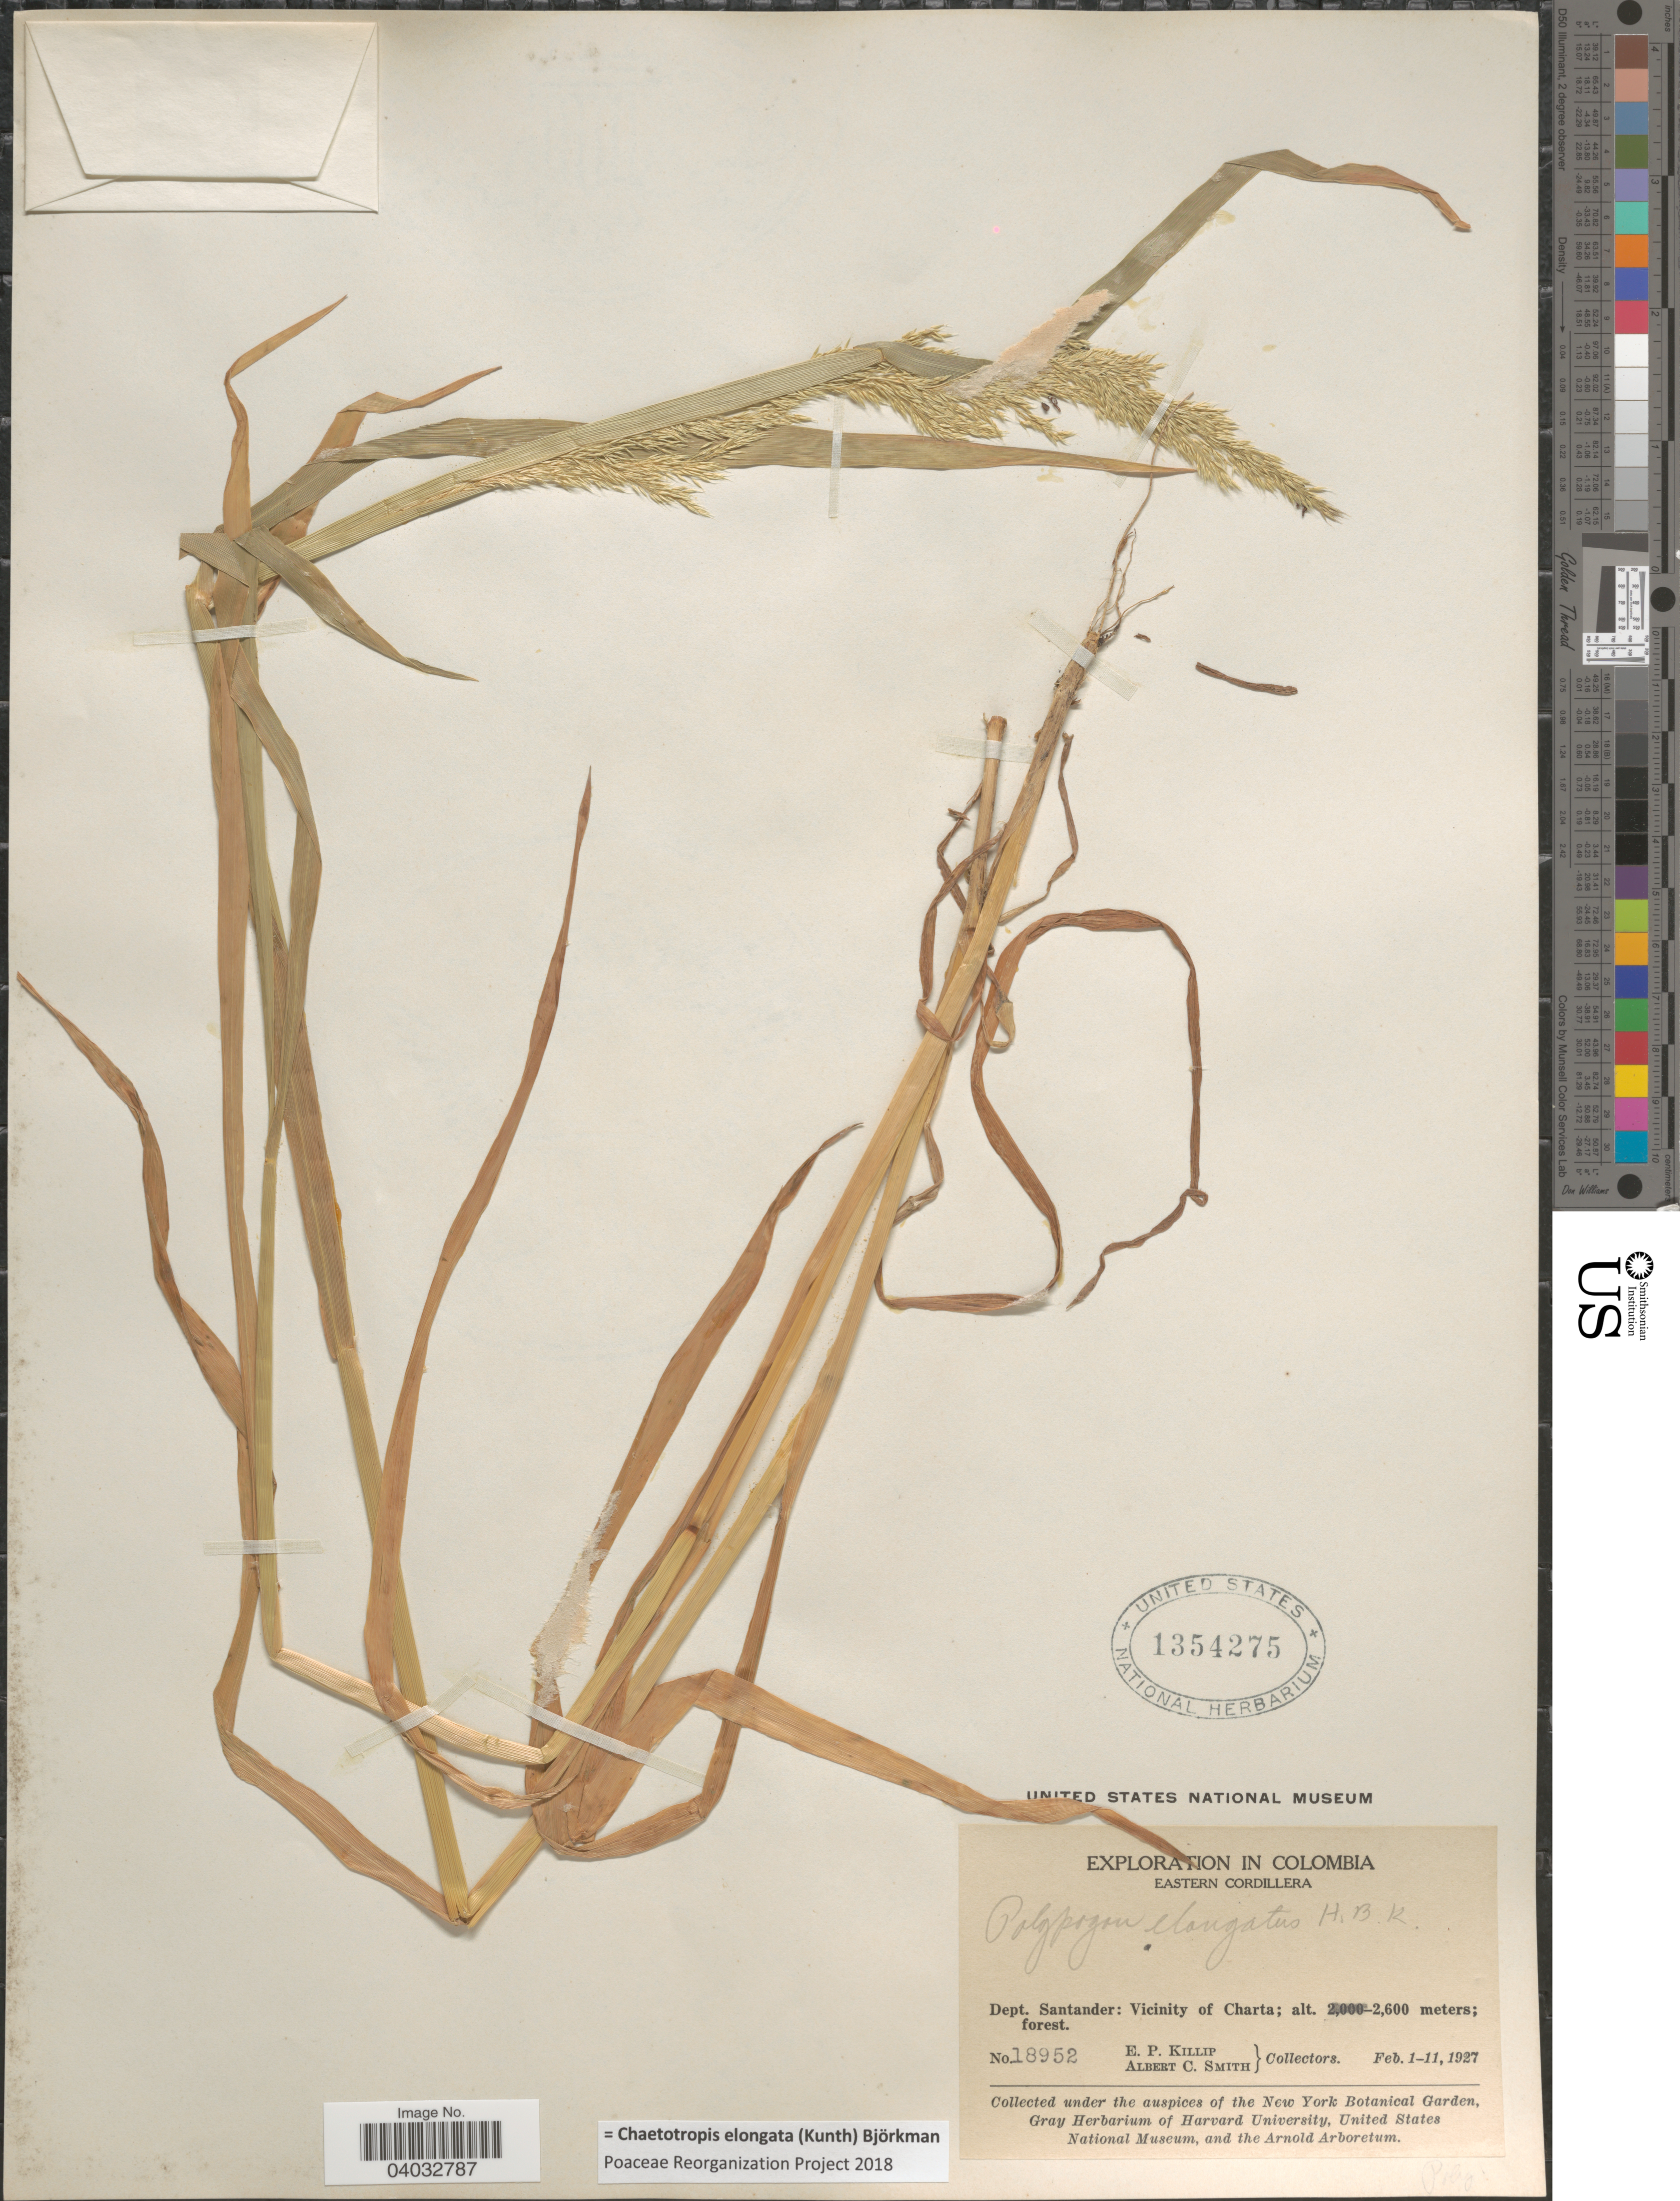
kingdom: Plantae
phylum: Tracheophyta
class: Liliopsida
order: Poales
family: Poaceae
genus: Chaetotropis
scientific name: Chaetotropis elongata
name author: (Kunth) Björkman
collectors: E. P. Killip & A. C. Smith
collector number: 18952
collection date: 1927-02-01/1927-02-11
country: Colombia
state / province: Santander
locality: Eastern Cordillera. Dept. Santander: Vicinity of Charta.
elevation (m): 2600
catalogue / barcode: US 1354275